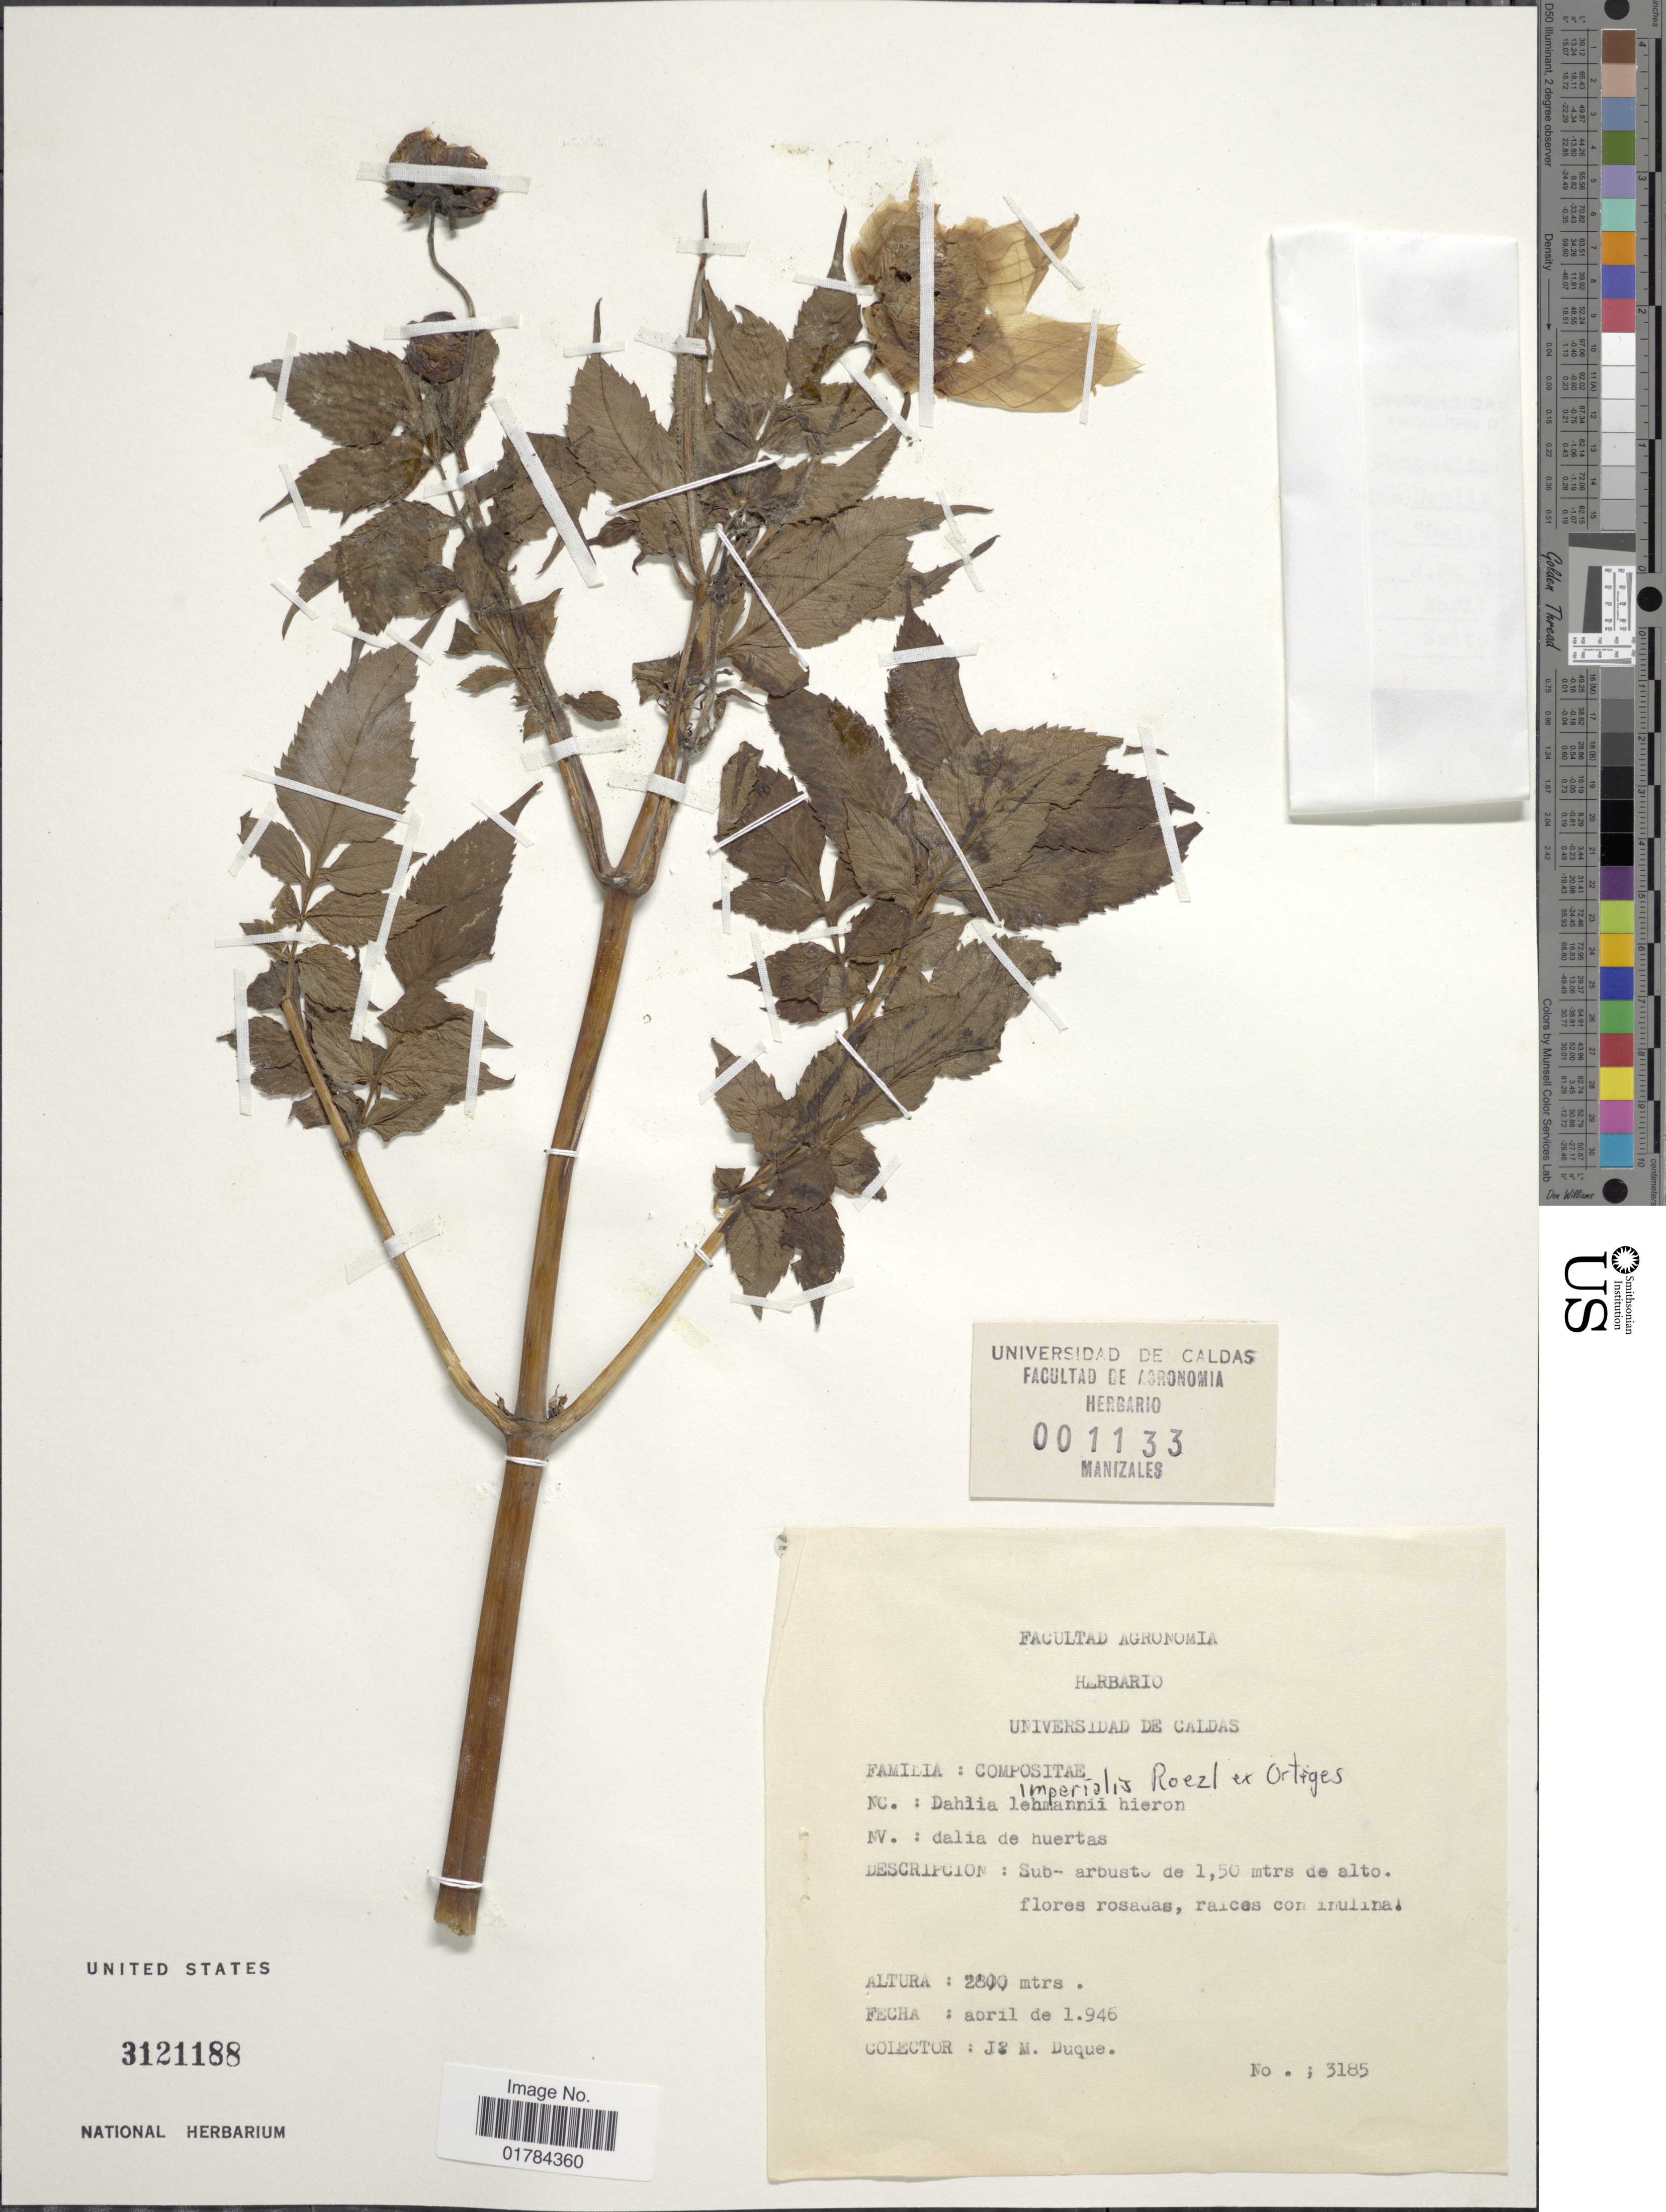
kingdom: Plantae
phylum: Tracheophyta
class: Magnoliopsida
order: Asterales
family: Asteraceae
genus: Dahlia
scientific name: Dahlia imperialis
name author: Roezl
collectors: J. Duque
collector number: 3185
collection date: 1946-04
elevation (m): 2800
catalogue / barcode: US 3121188